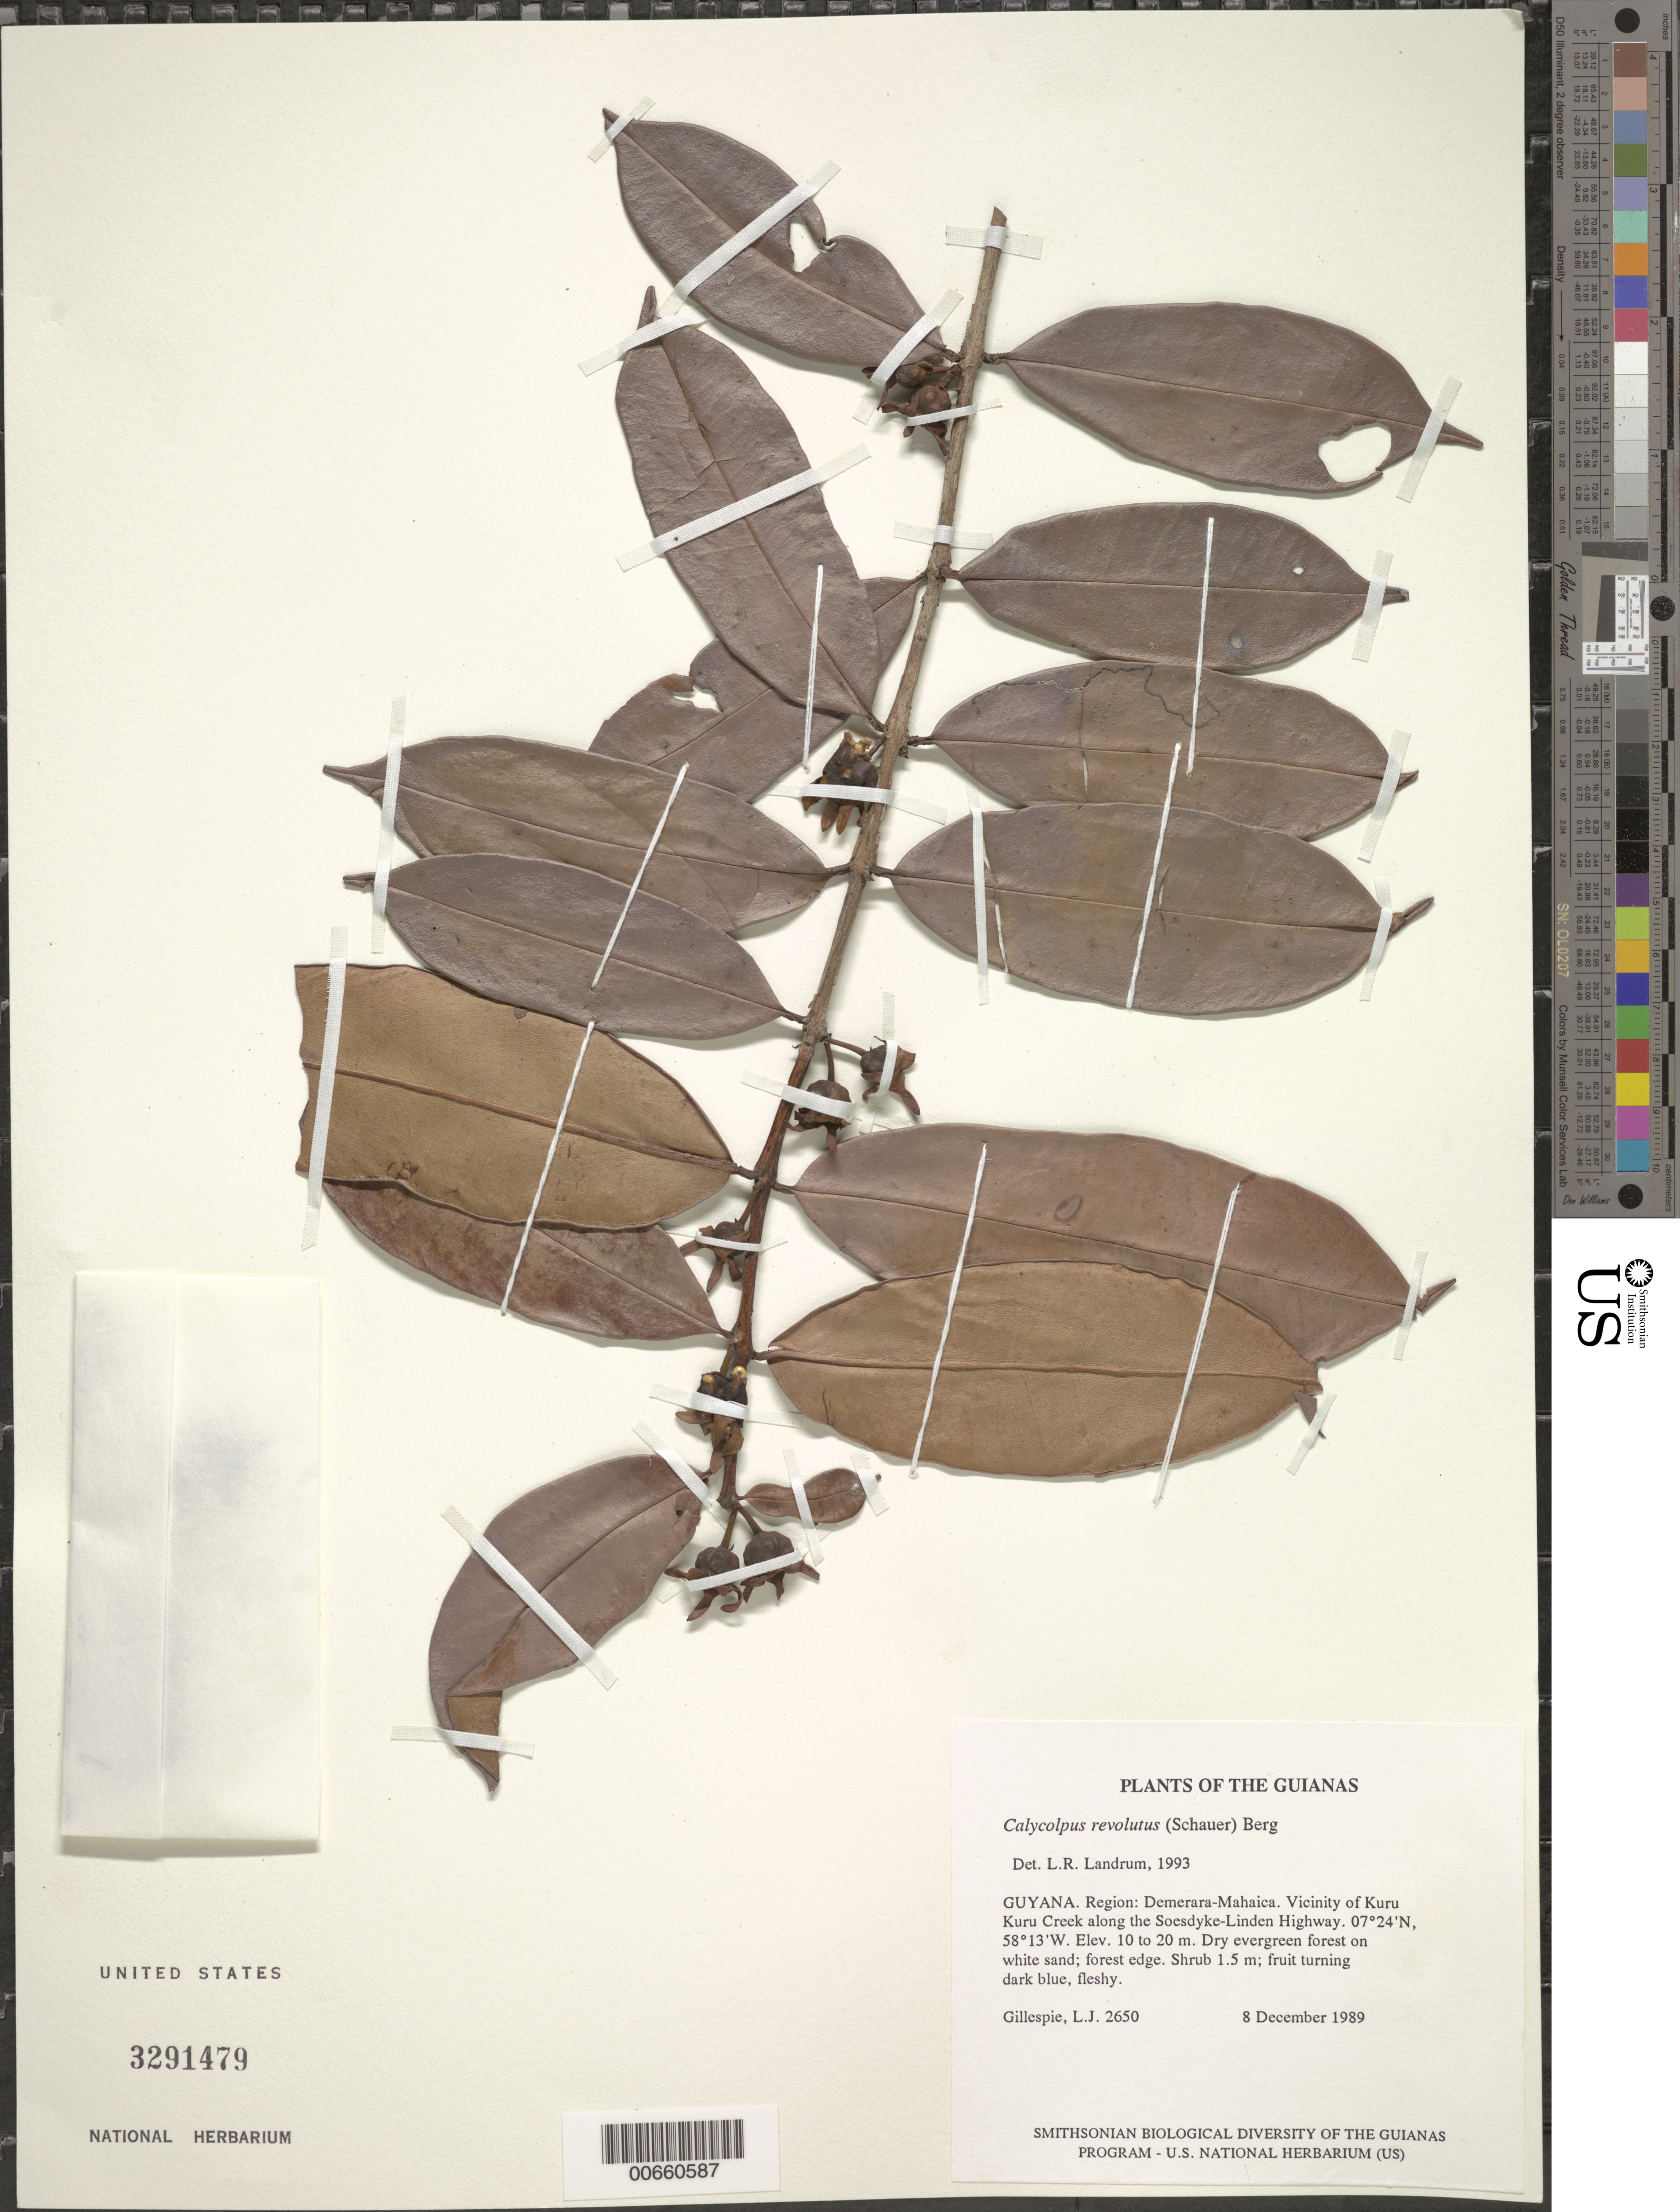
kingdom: Plantae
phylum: Tracheophyta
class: Magnoliopsida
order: Myrtales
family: Myrtaceae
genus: Calycolpus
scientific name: Calycolpus revolutus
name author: (Schauer) O. Berg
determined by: Landrum, L. R.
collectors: L. J. Gillespie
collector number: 2650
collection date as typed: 8 December 1989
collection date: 1989-12-08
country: Guyana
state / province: Demerara-Mahaica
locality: Vicinity of Kuru Kuru Creek along the Soesdyke-Linden Highway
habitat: Dry evergreen forest on white sand; forest edge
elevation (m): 10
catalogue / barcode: US 3291479